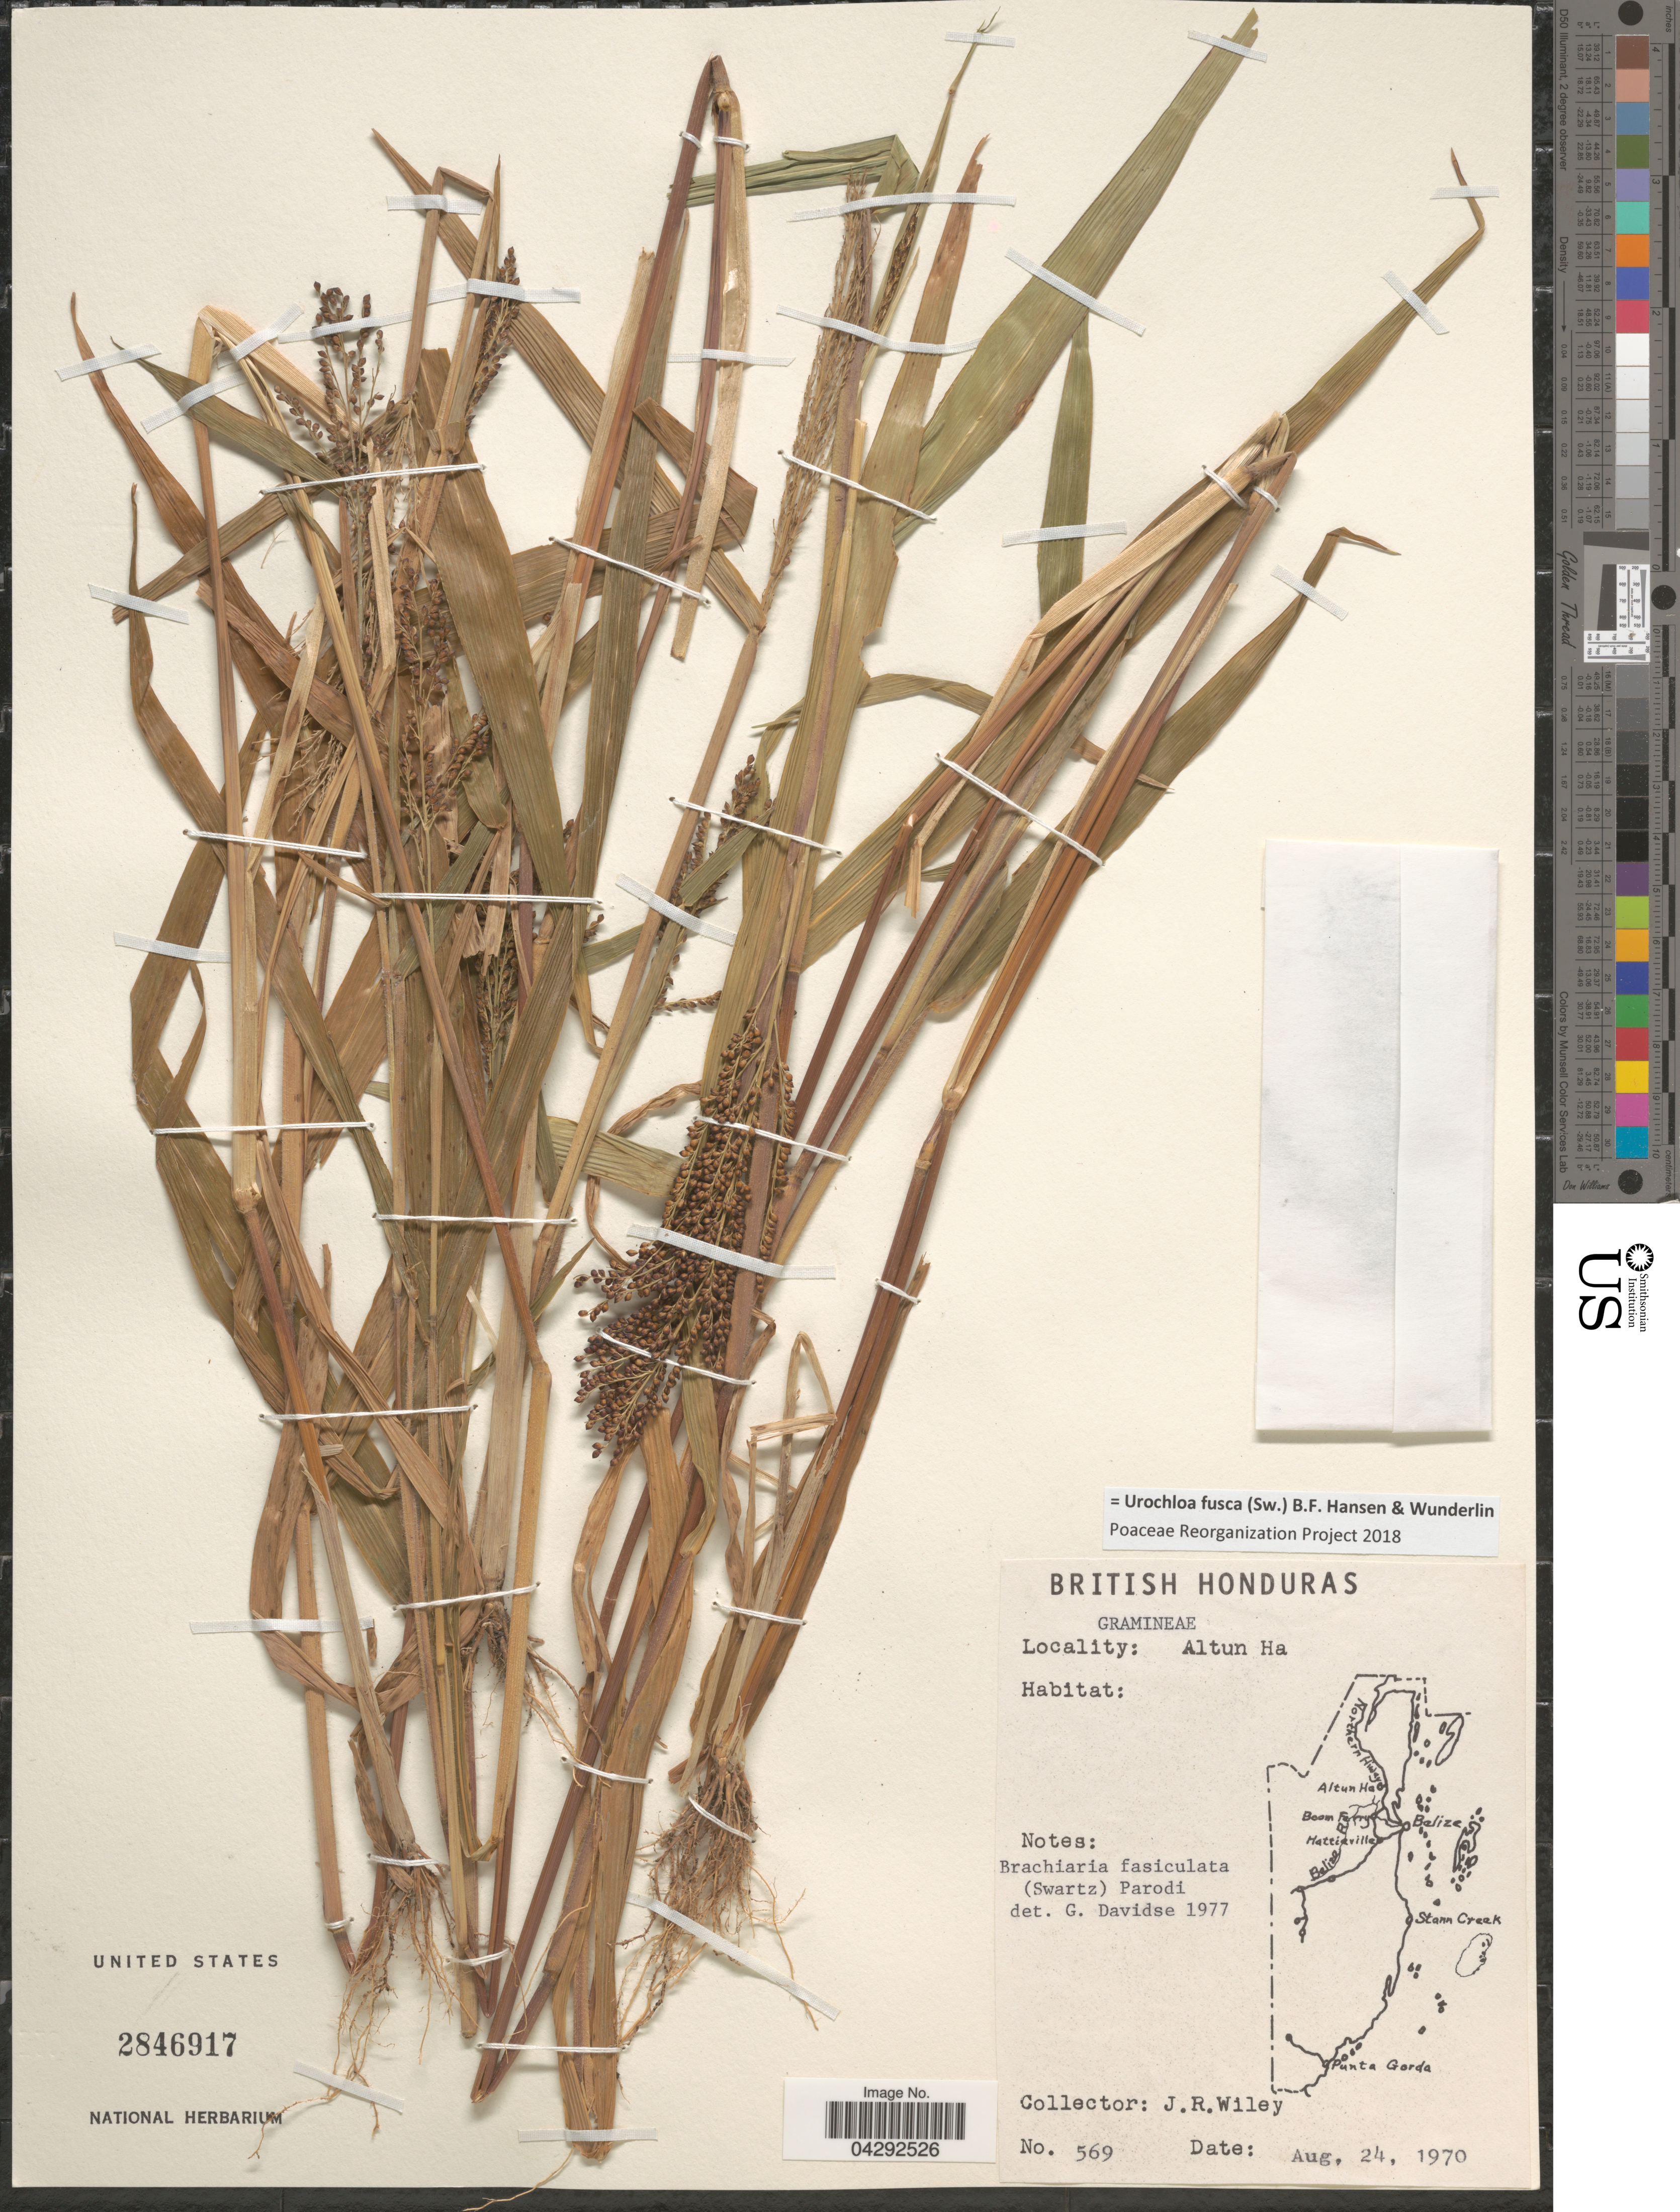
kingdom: Plantae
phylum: Tracheophyta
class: Liliopsida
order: Poales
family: Poaceae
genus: Urochloa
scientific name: Urochloa fusca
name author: (Sw.) B.F. Hansen & Wunderlin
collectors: J. Wiley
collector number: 569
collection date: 1970-08-24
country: Belize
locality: British Honduras. Altun Ha.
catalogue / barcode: US 2846917